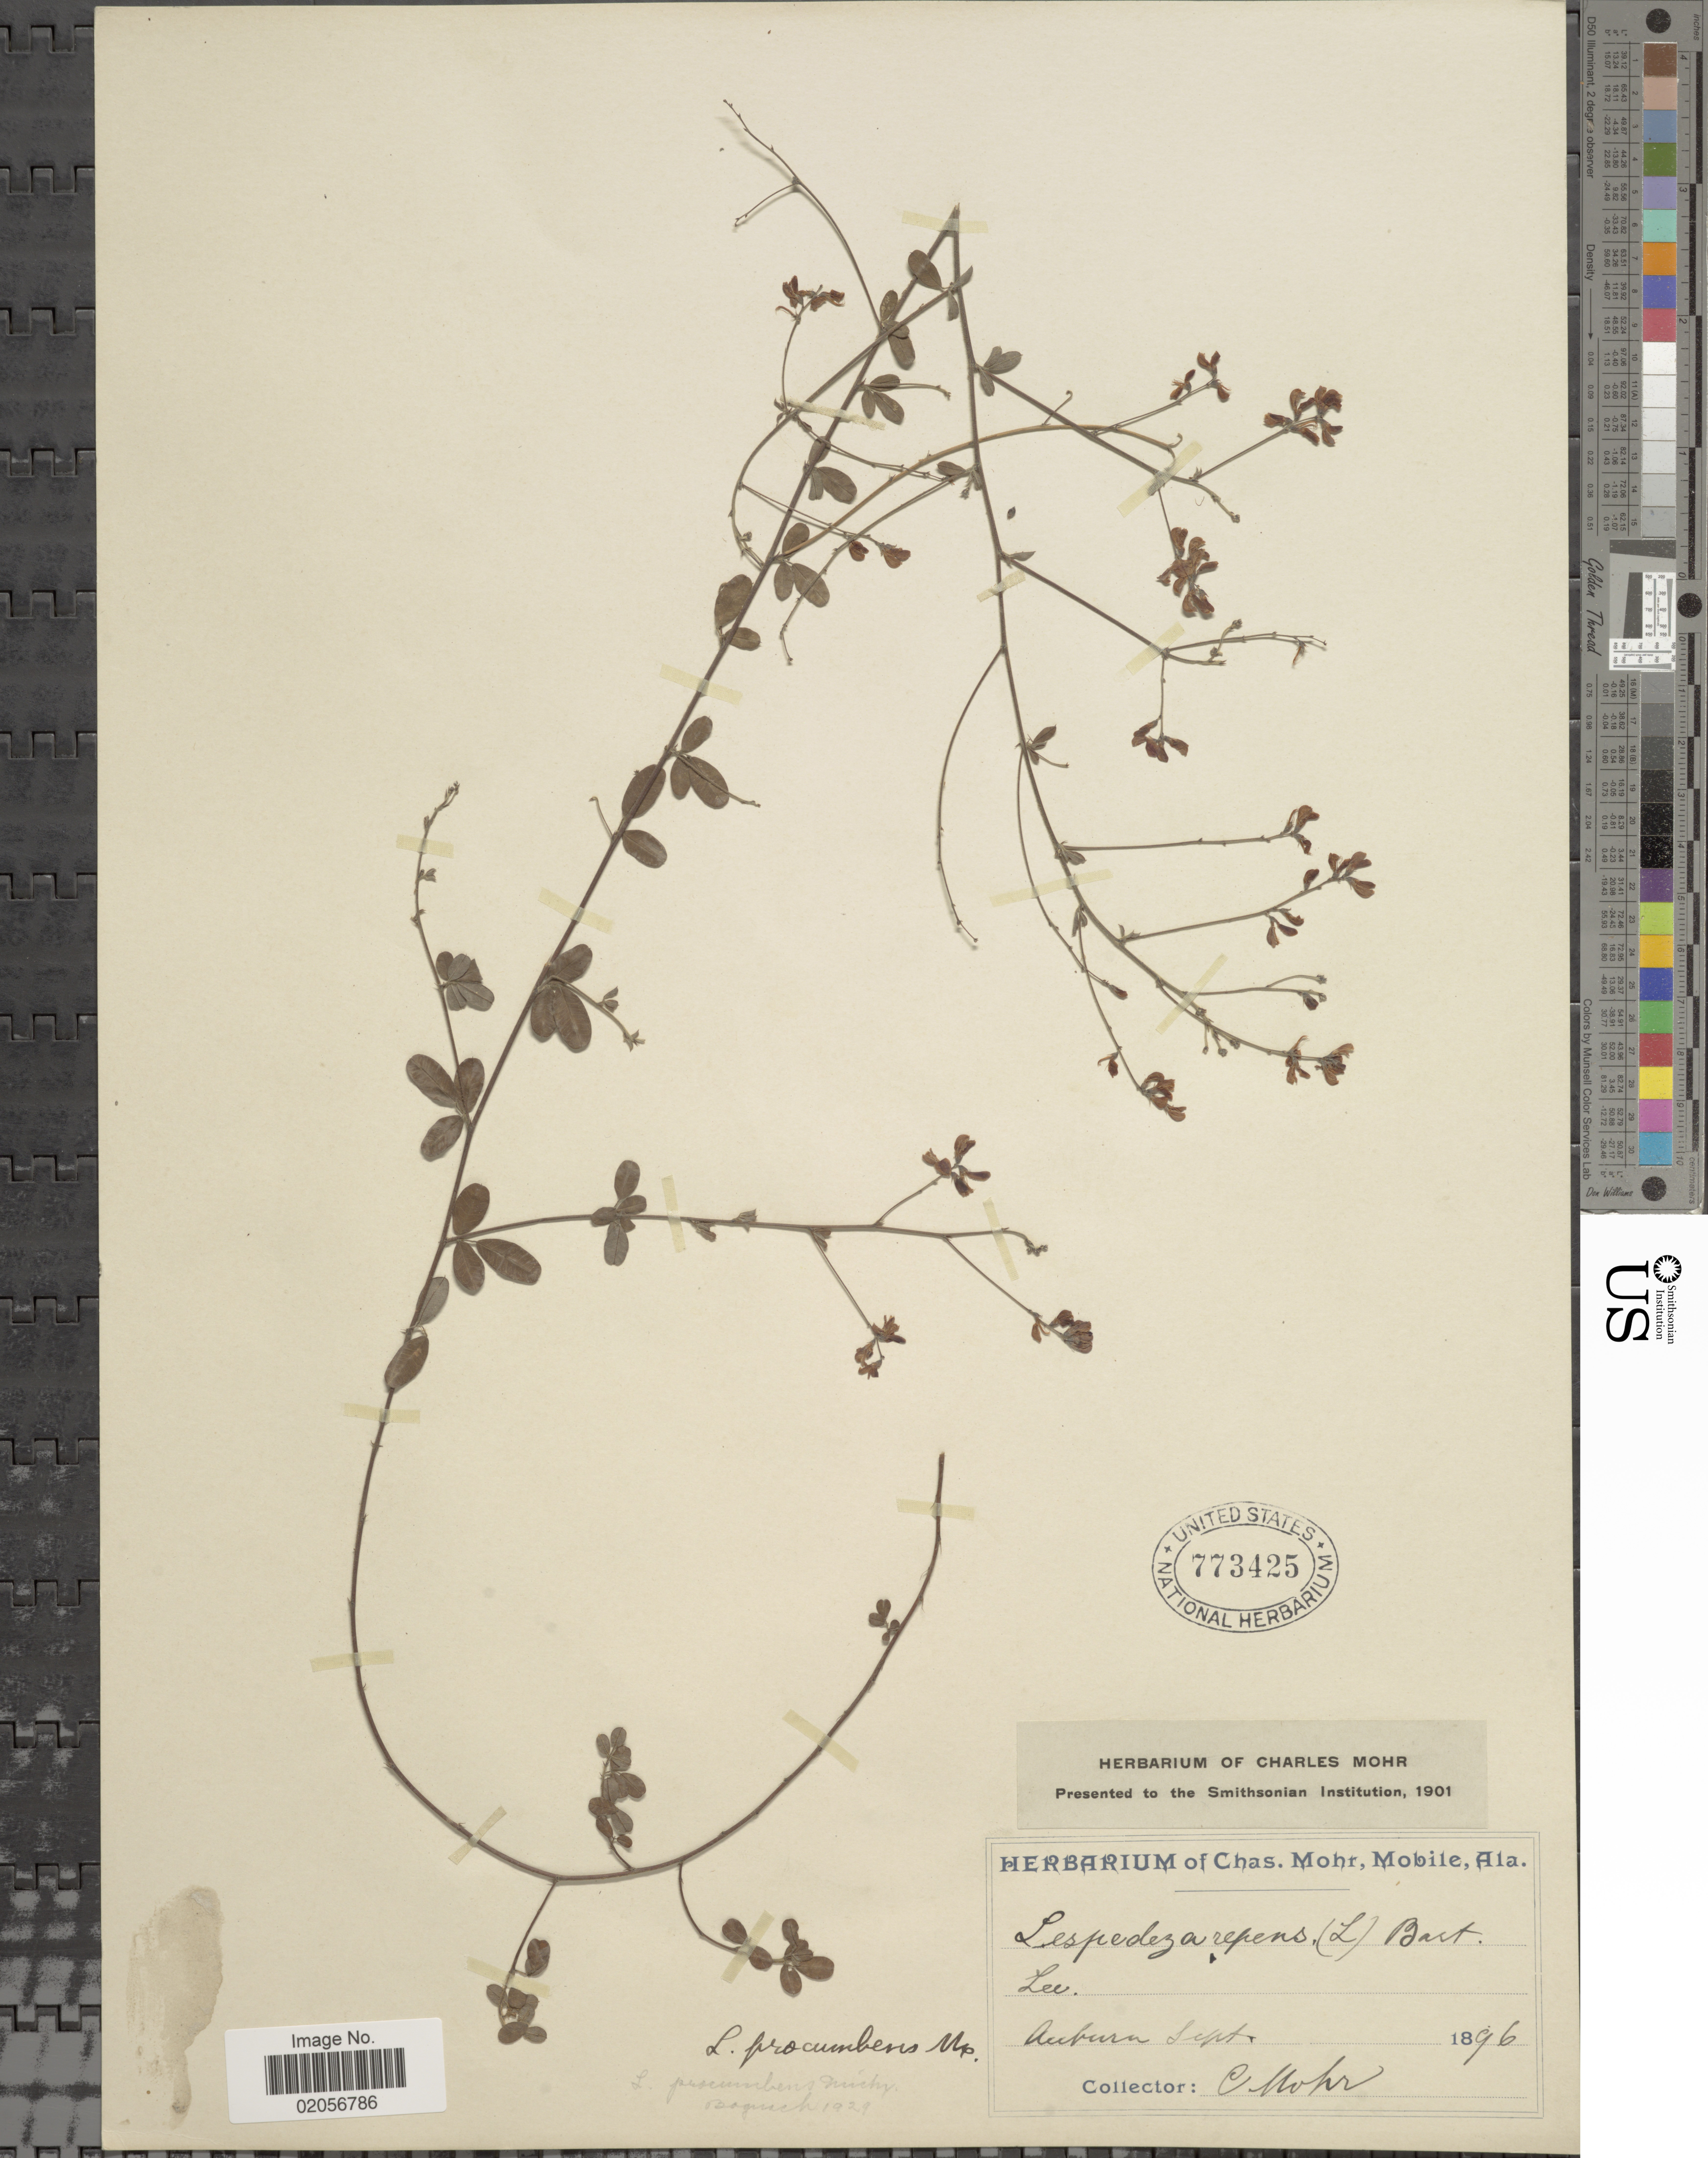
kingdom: Plantae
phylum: Tracheophyta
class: Magnoliopsida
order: Fabales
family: Fabaceae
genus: Lespedeza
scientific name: Lespedeza procumbens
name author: Michx.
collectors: C. T. Mohr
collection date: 1896-09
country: United States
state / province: Alabama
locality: Auburn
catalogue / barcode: US 773425